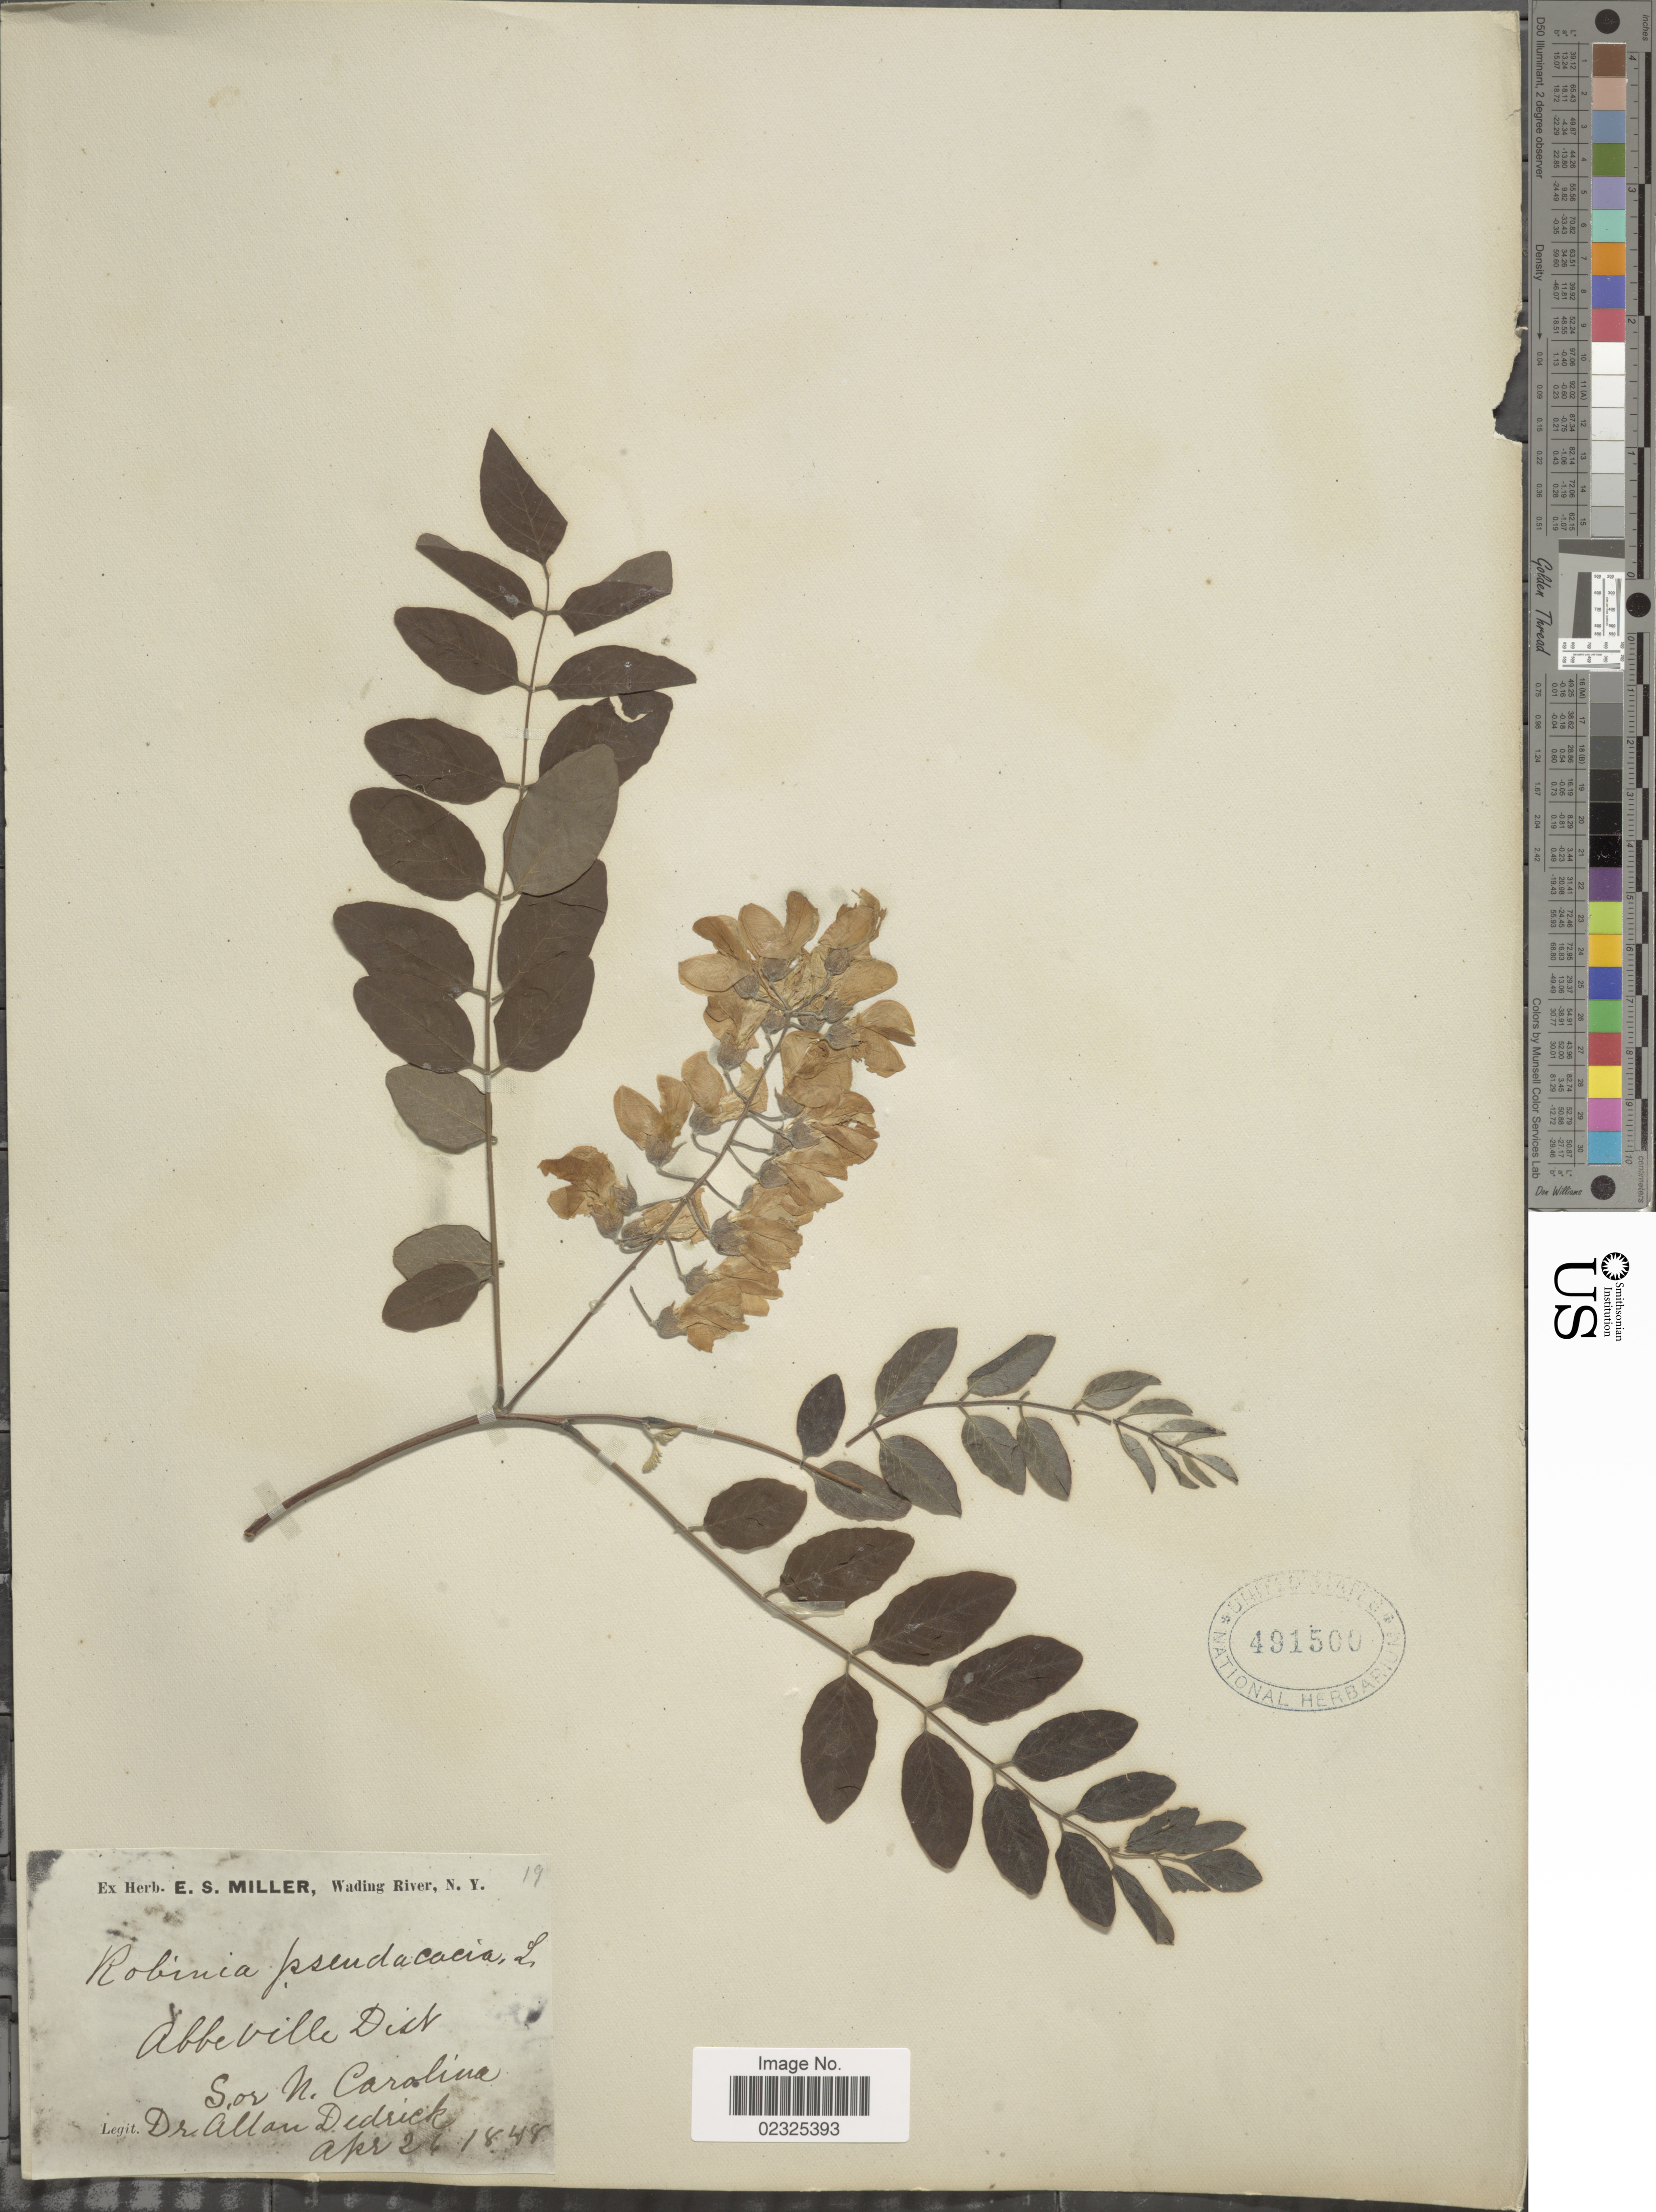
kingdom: Plantae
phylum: Tracheophyta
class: Magnoliopsida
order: Fabales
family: Fabaceae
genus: Robinia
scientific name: Robinia pseudoacacia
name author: L.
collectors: A. Dedrick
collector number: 19?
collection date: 1848-04-26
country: United States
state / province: South Carolina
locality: Abbeville Dist, S. or N. Carolina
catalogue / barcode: US 491500